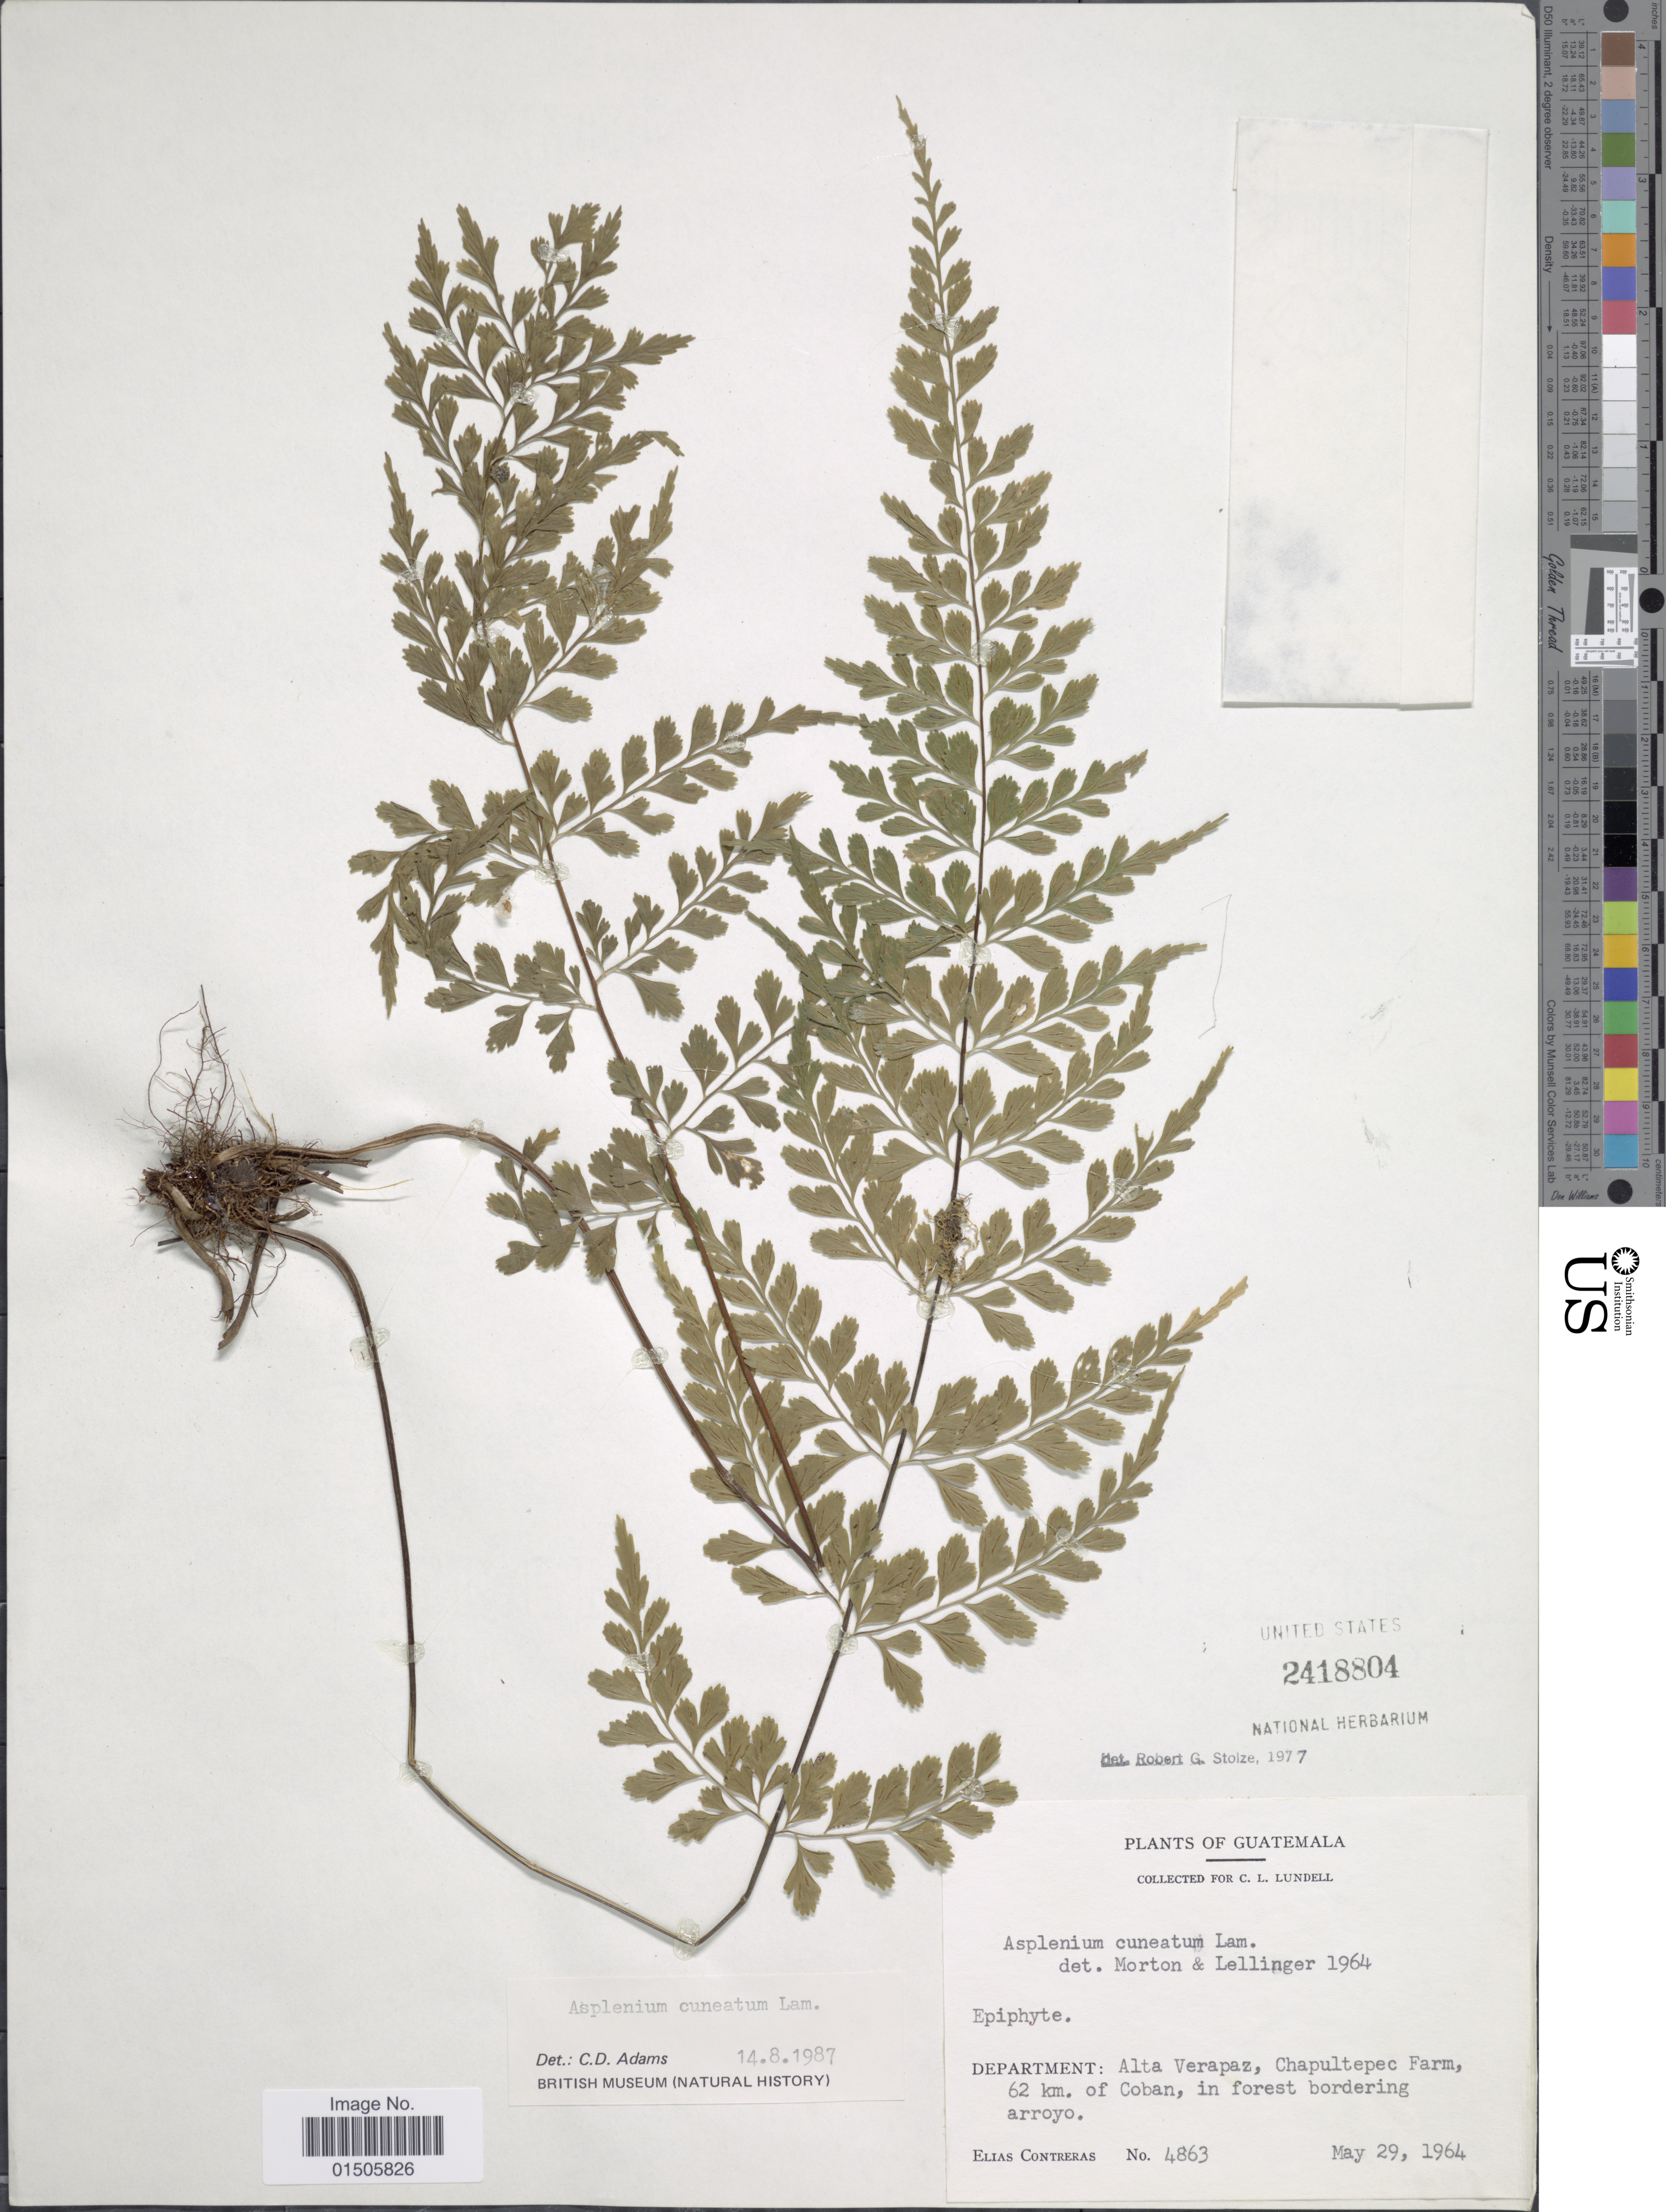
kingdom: Plantae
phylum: Tracheophyta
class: Polypodiopsida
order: Polypodiales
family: Aspleniaceae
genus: Asplenium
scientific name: Asplenium cuneatum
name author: Lam.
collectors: E. Contreras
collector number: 4863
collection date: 1964-05-29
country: Guatemala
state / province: Alta Verapaz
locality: Epiphyte, Chapultepec Farm, 62 km. of Coban, in forest bordering arroyo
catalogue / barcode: US 2418804